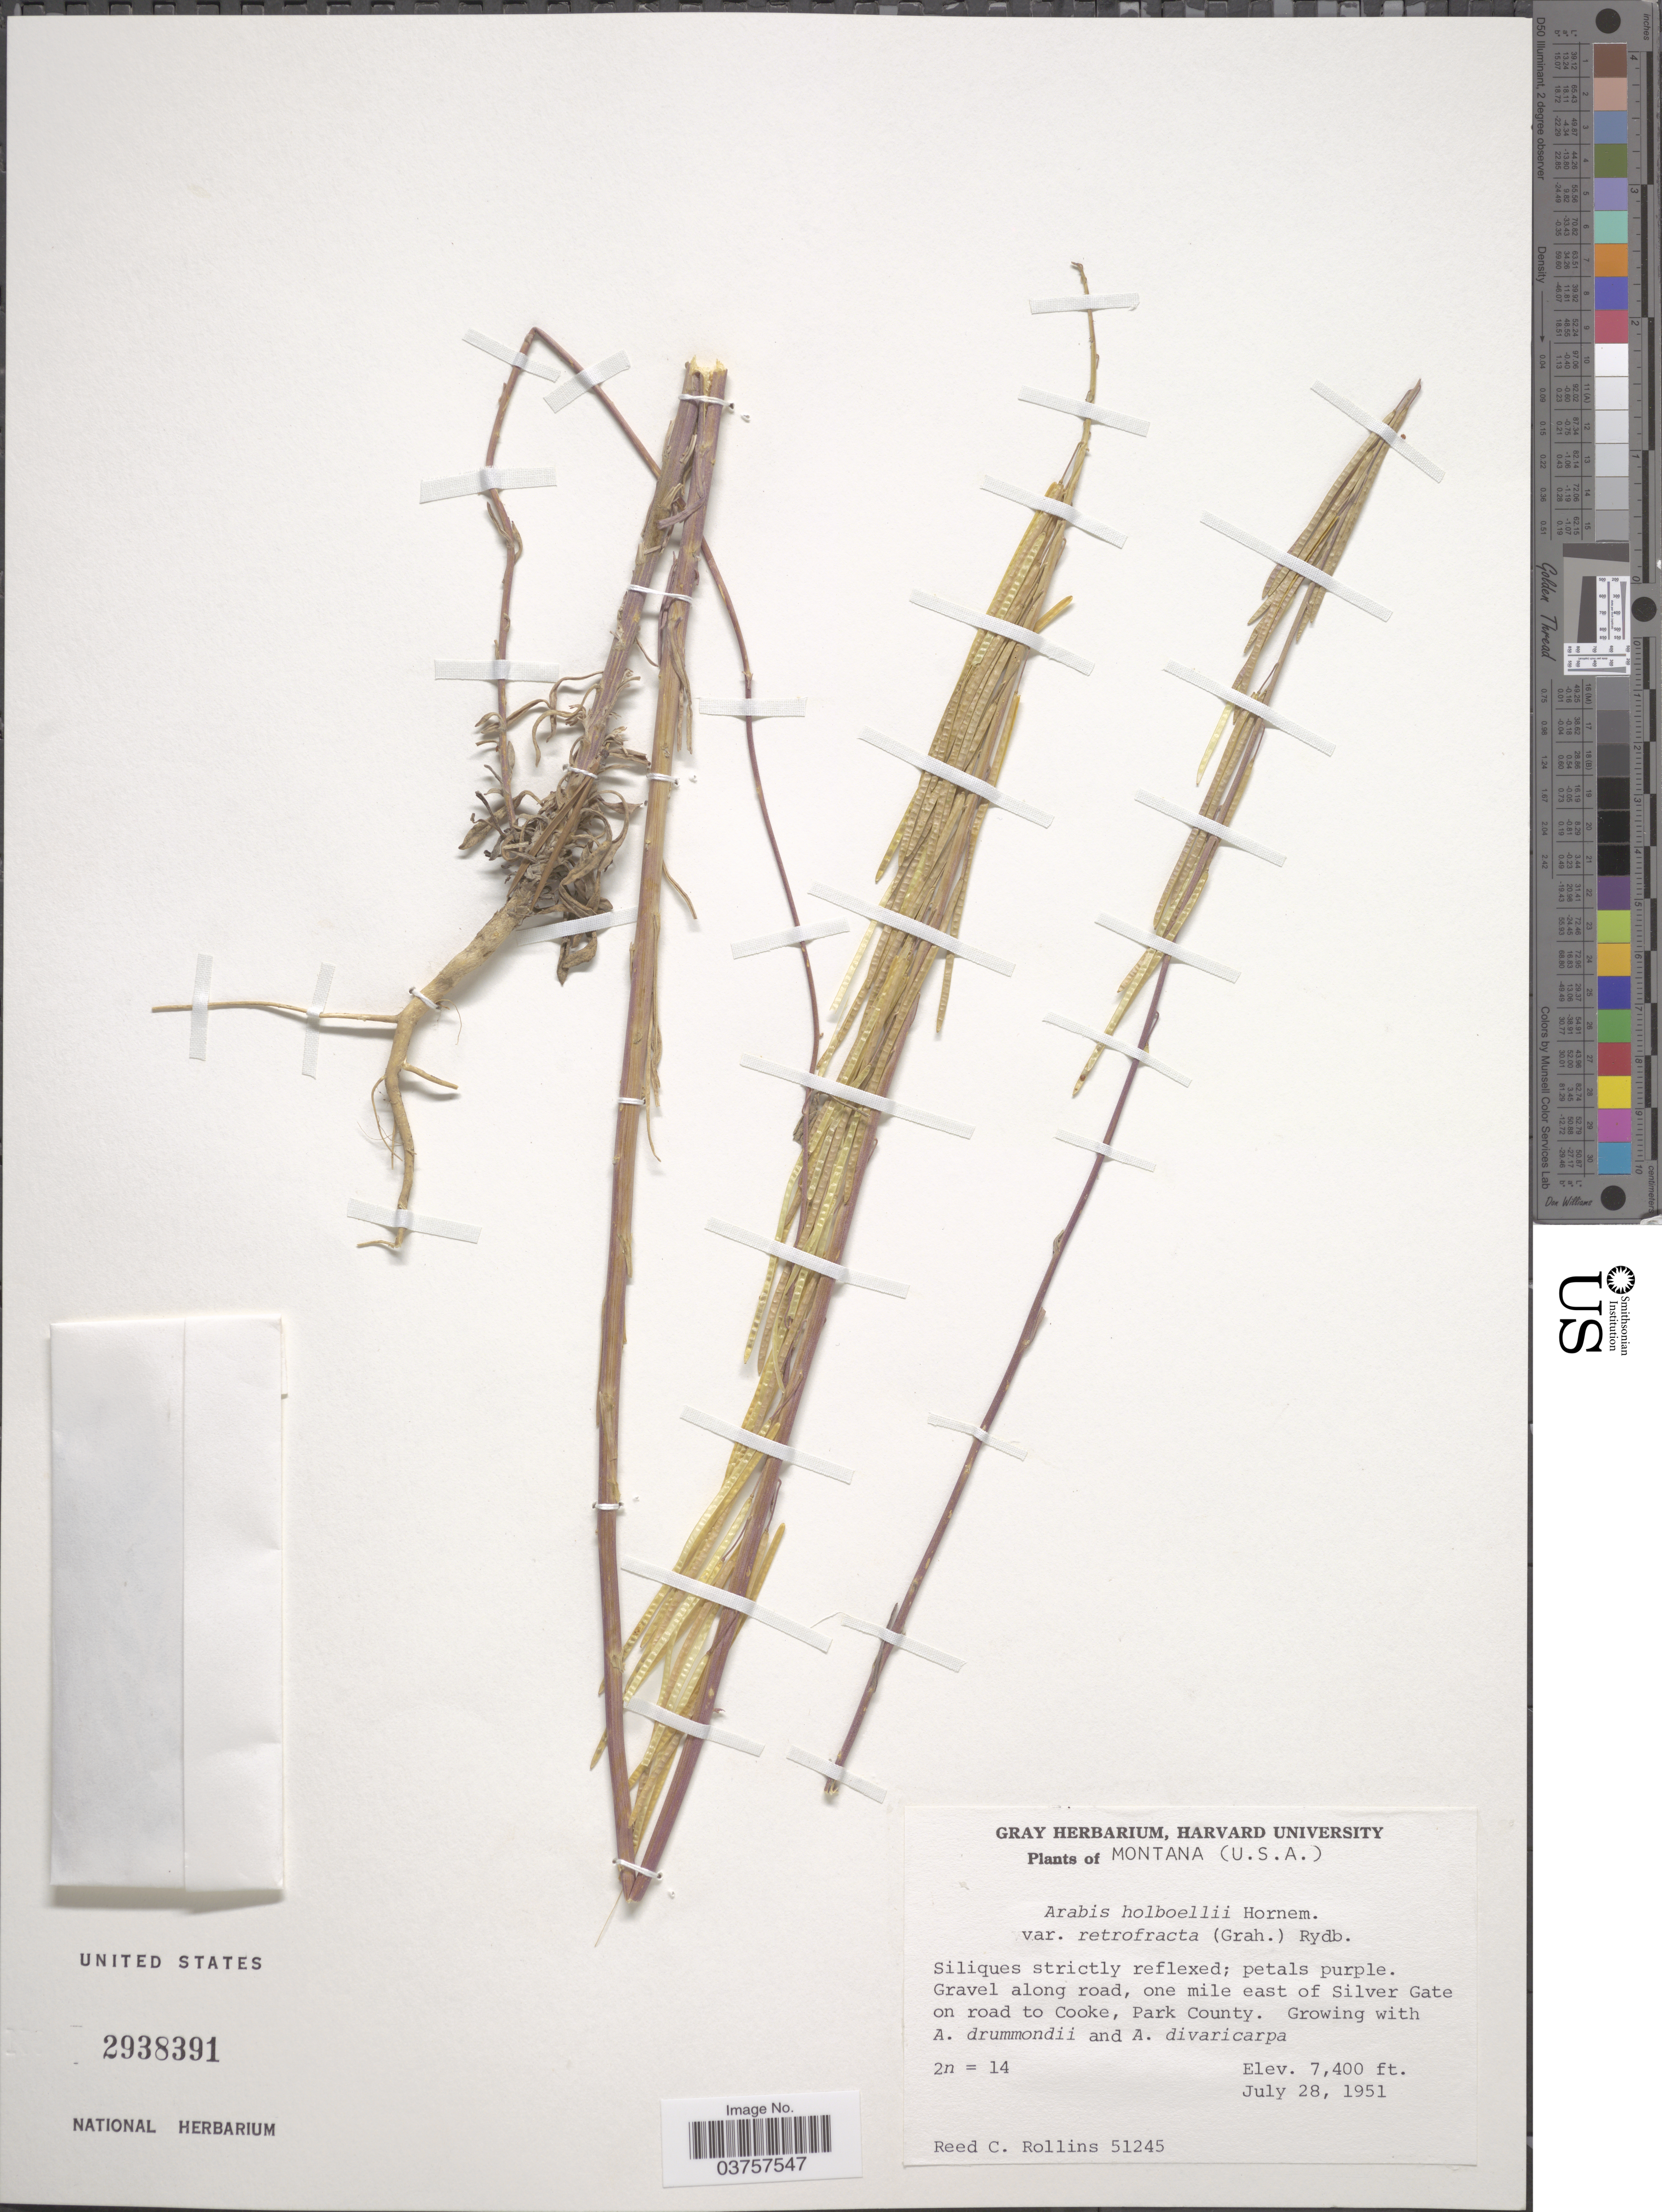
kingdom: Plantae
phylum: Tracheophyta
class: Magnoliopsida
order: Brassicales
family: Brassicaceae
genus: Arabis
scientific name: Arabis holboellii var. retrofracta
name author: Rydb.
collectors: R. C. Rollins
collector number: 51245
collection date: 1951-07-28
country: United States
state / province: Montana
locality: Gravel along road, one mile east of Silver Gate on road to Cooke, Park County.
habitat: gravel along road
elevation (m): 2256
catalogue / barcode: US 2938391